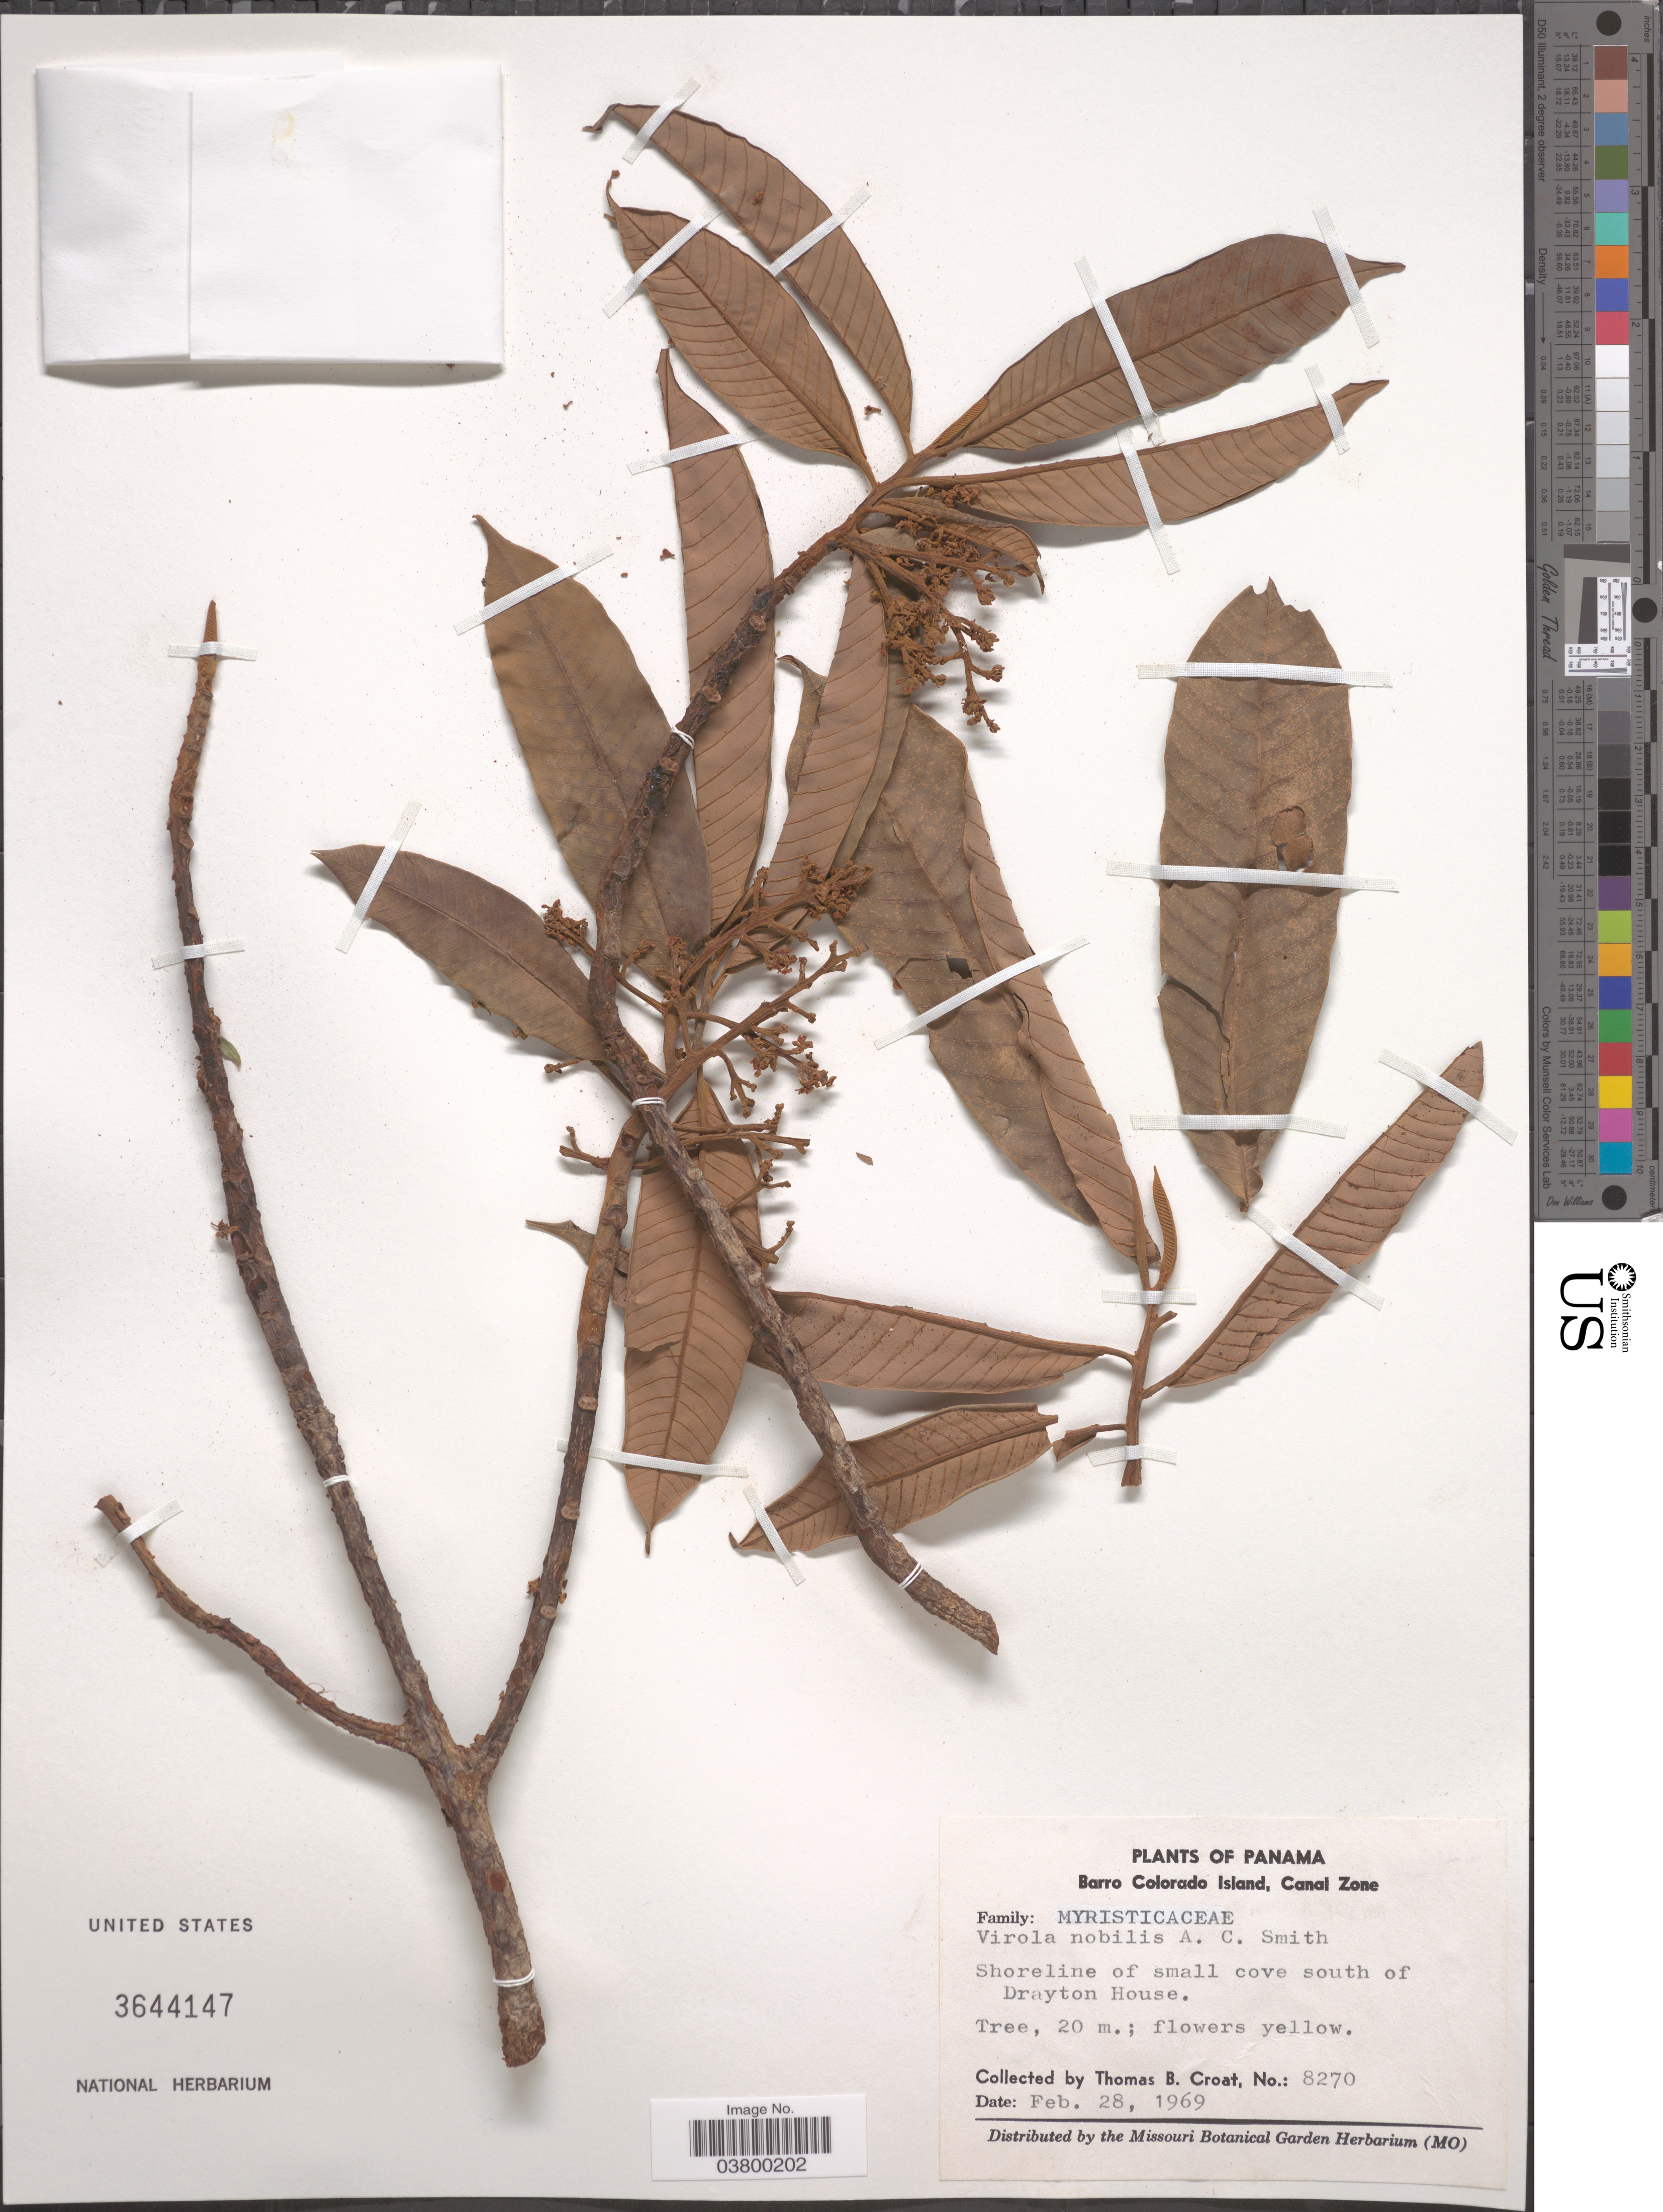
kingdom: Plantae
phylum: Tracheophyta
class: Magnoliopsida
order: Magnoliales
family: Myristicaceae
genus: Virola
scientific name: Virola nobilis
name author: A.C. Sm.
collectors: T. B. Croat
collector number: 8270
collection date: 1969-02-28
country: Panama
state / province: Panamá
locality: Barro Colorado Island, Canal Zone. Shoreline of small cove south of Drayton House.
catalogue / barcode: US 3644147